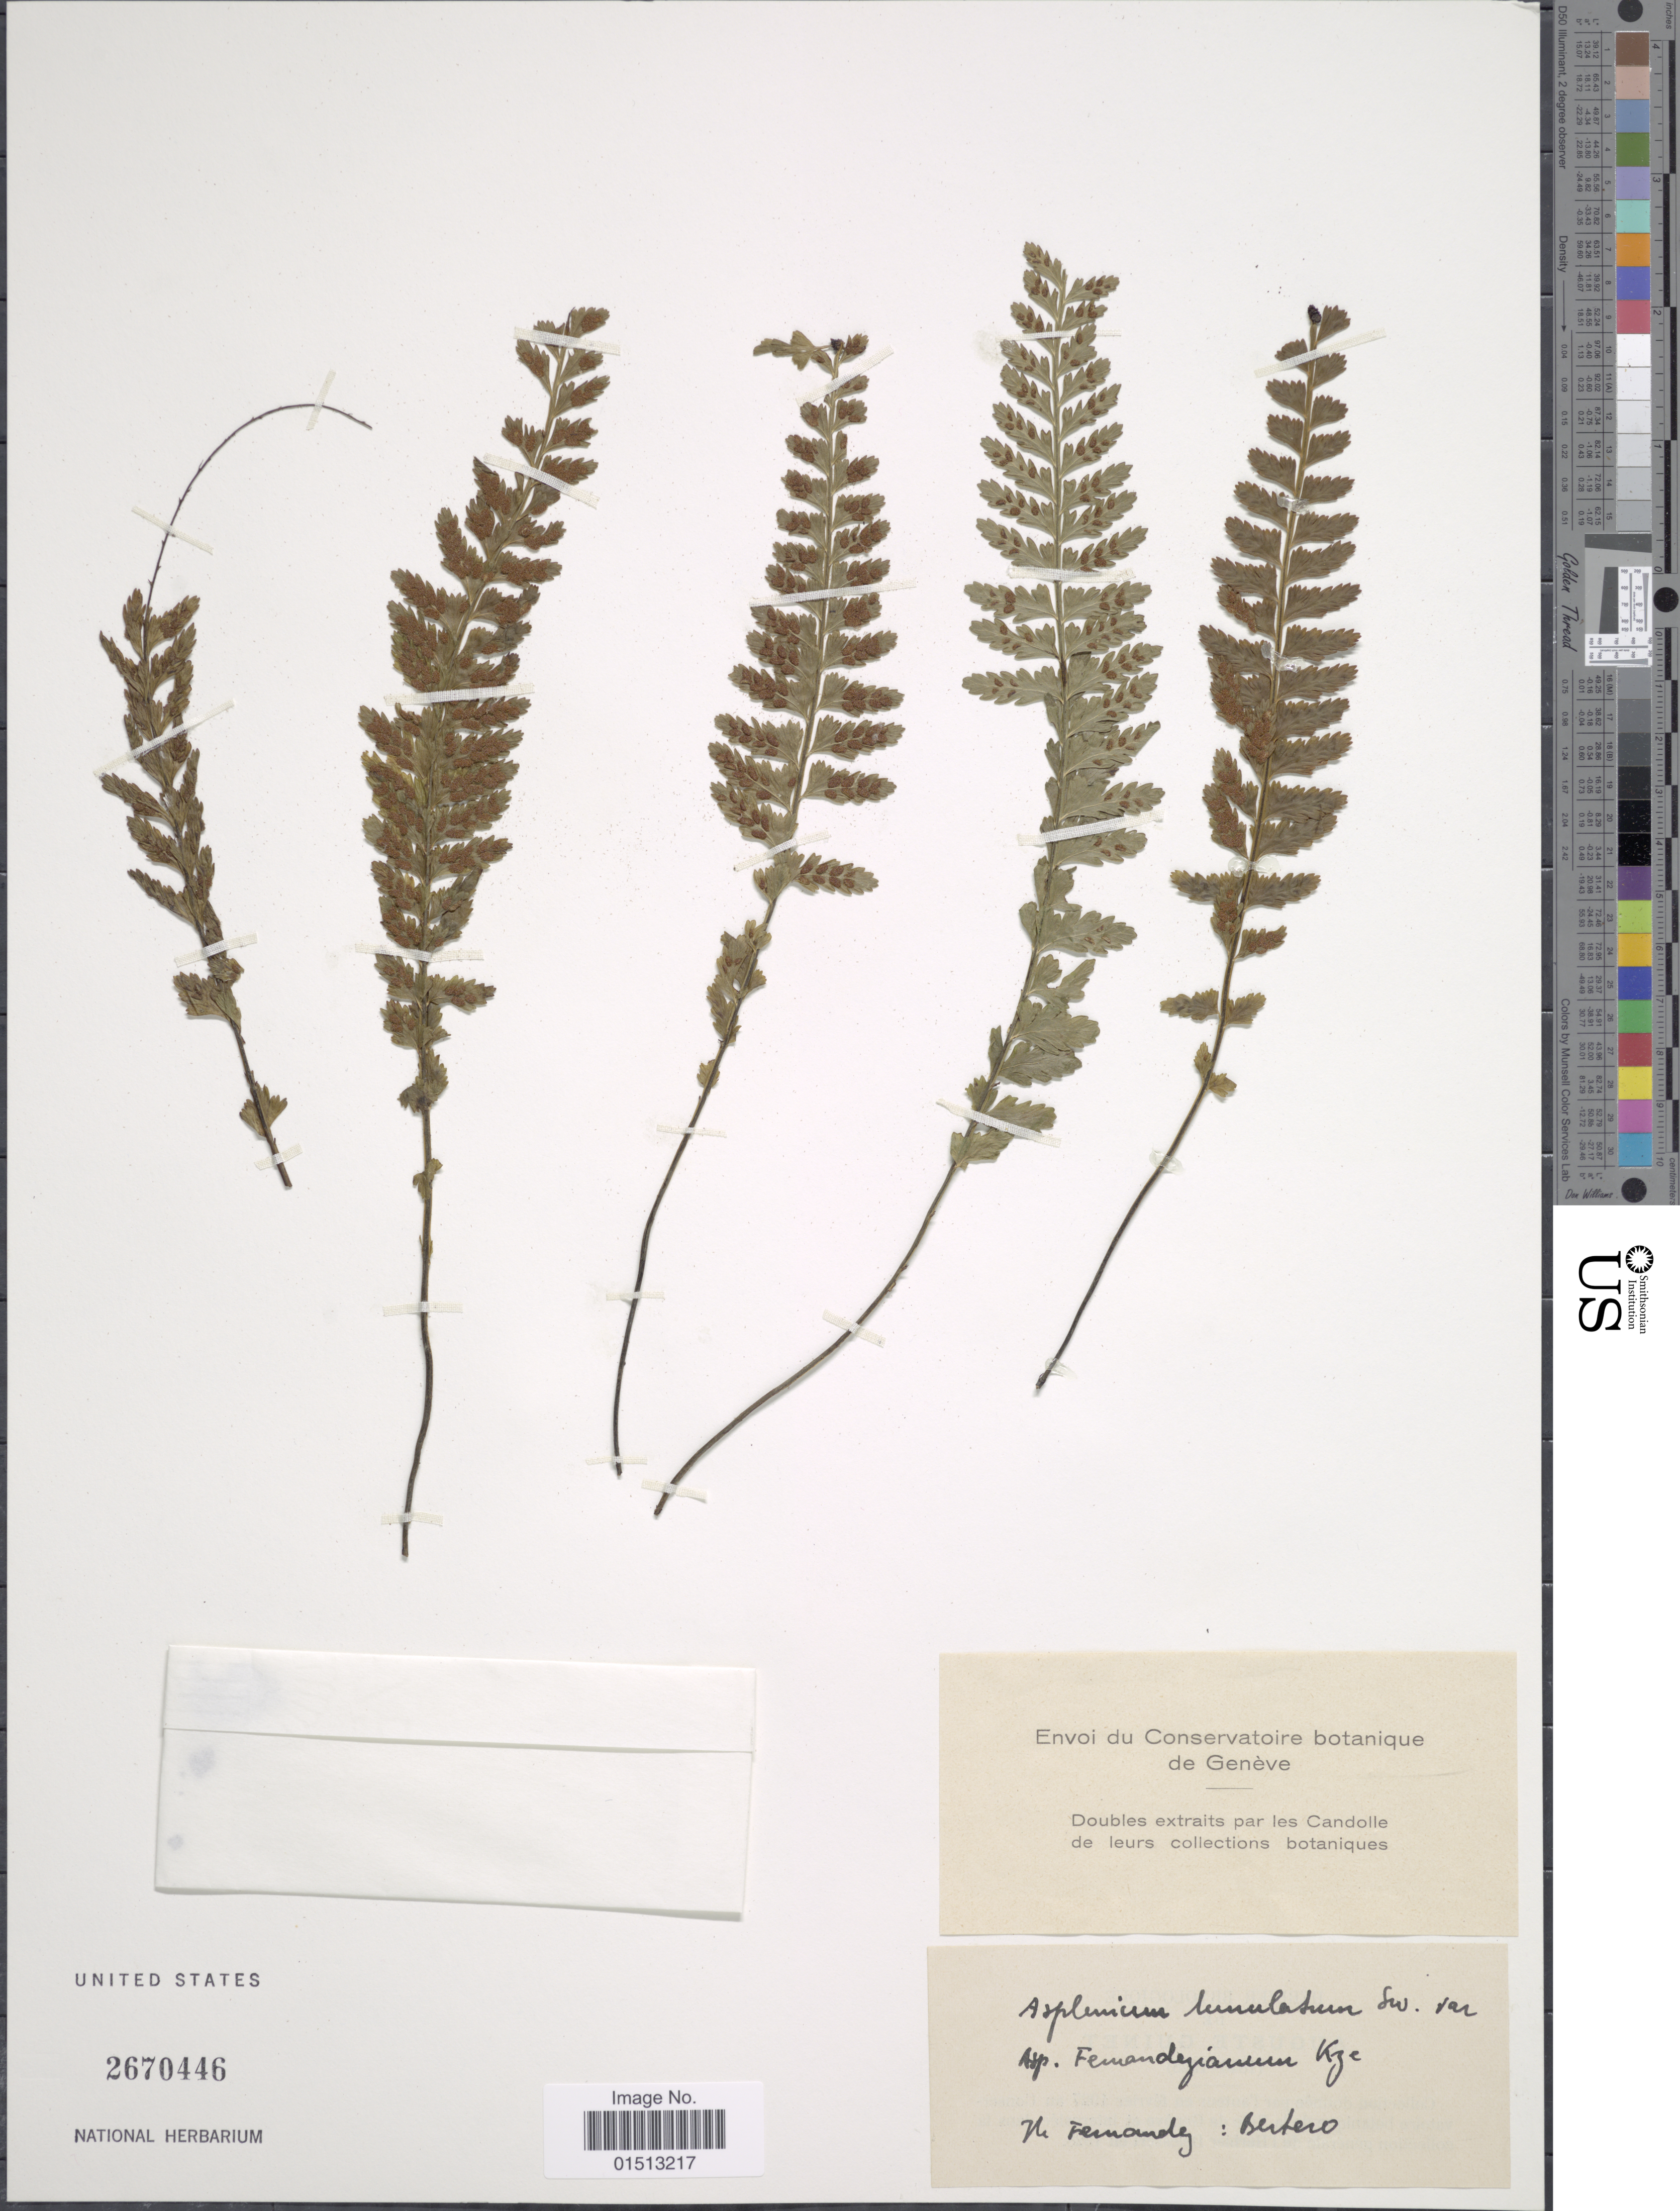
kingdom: Plantae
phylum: Tracheophyta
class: Polypodiopsida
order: Polypodiales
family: Aspleniaceae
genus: Asplenium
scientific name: Asplenium stellatum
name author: Colla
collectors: Bertero, --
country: Chile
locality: Pr. [interpreted] Fernandez.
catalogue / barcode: US 2670446